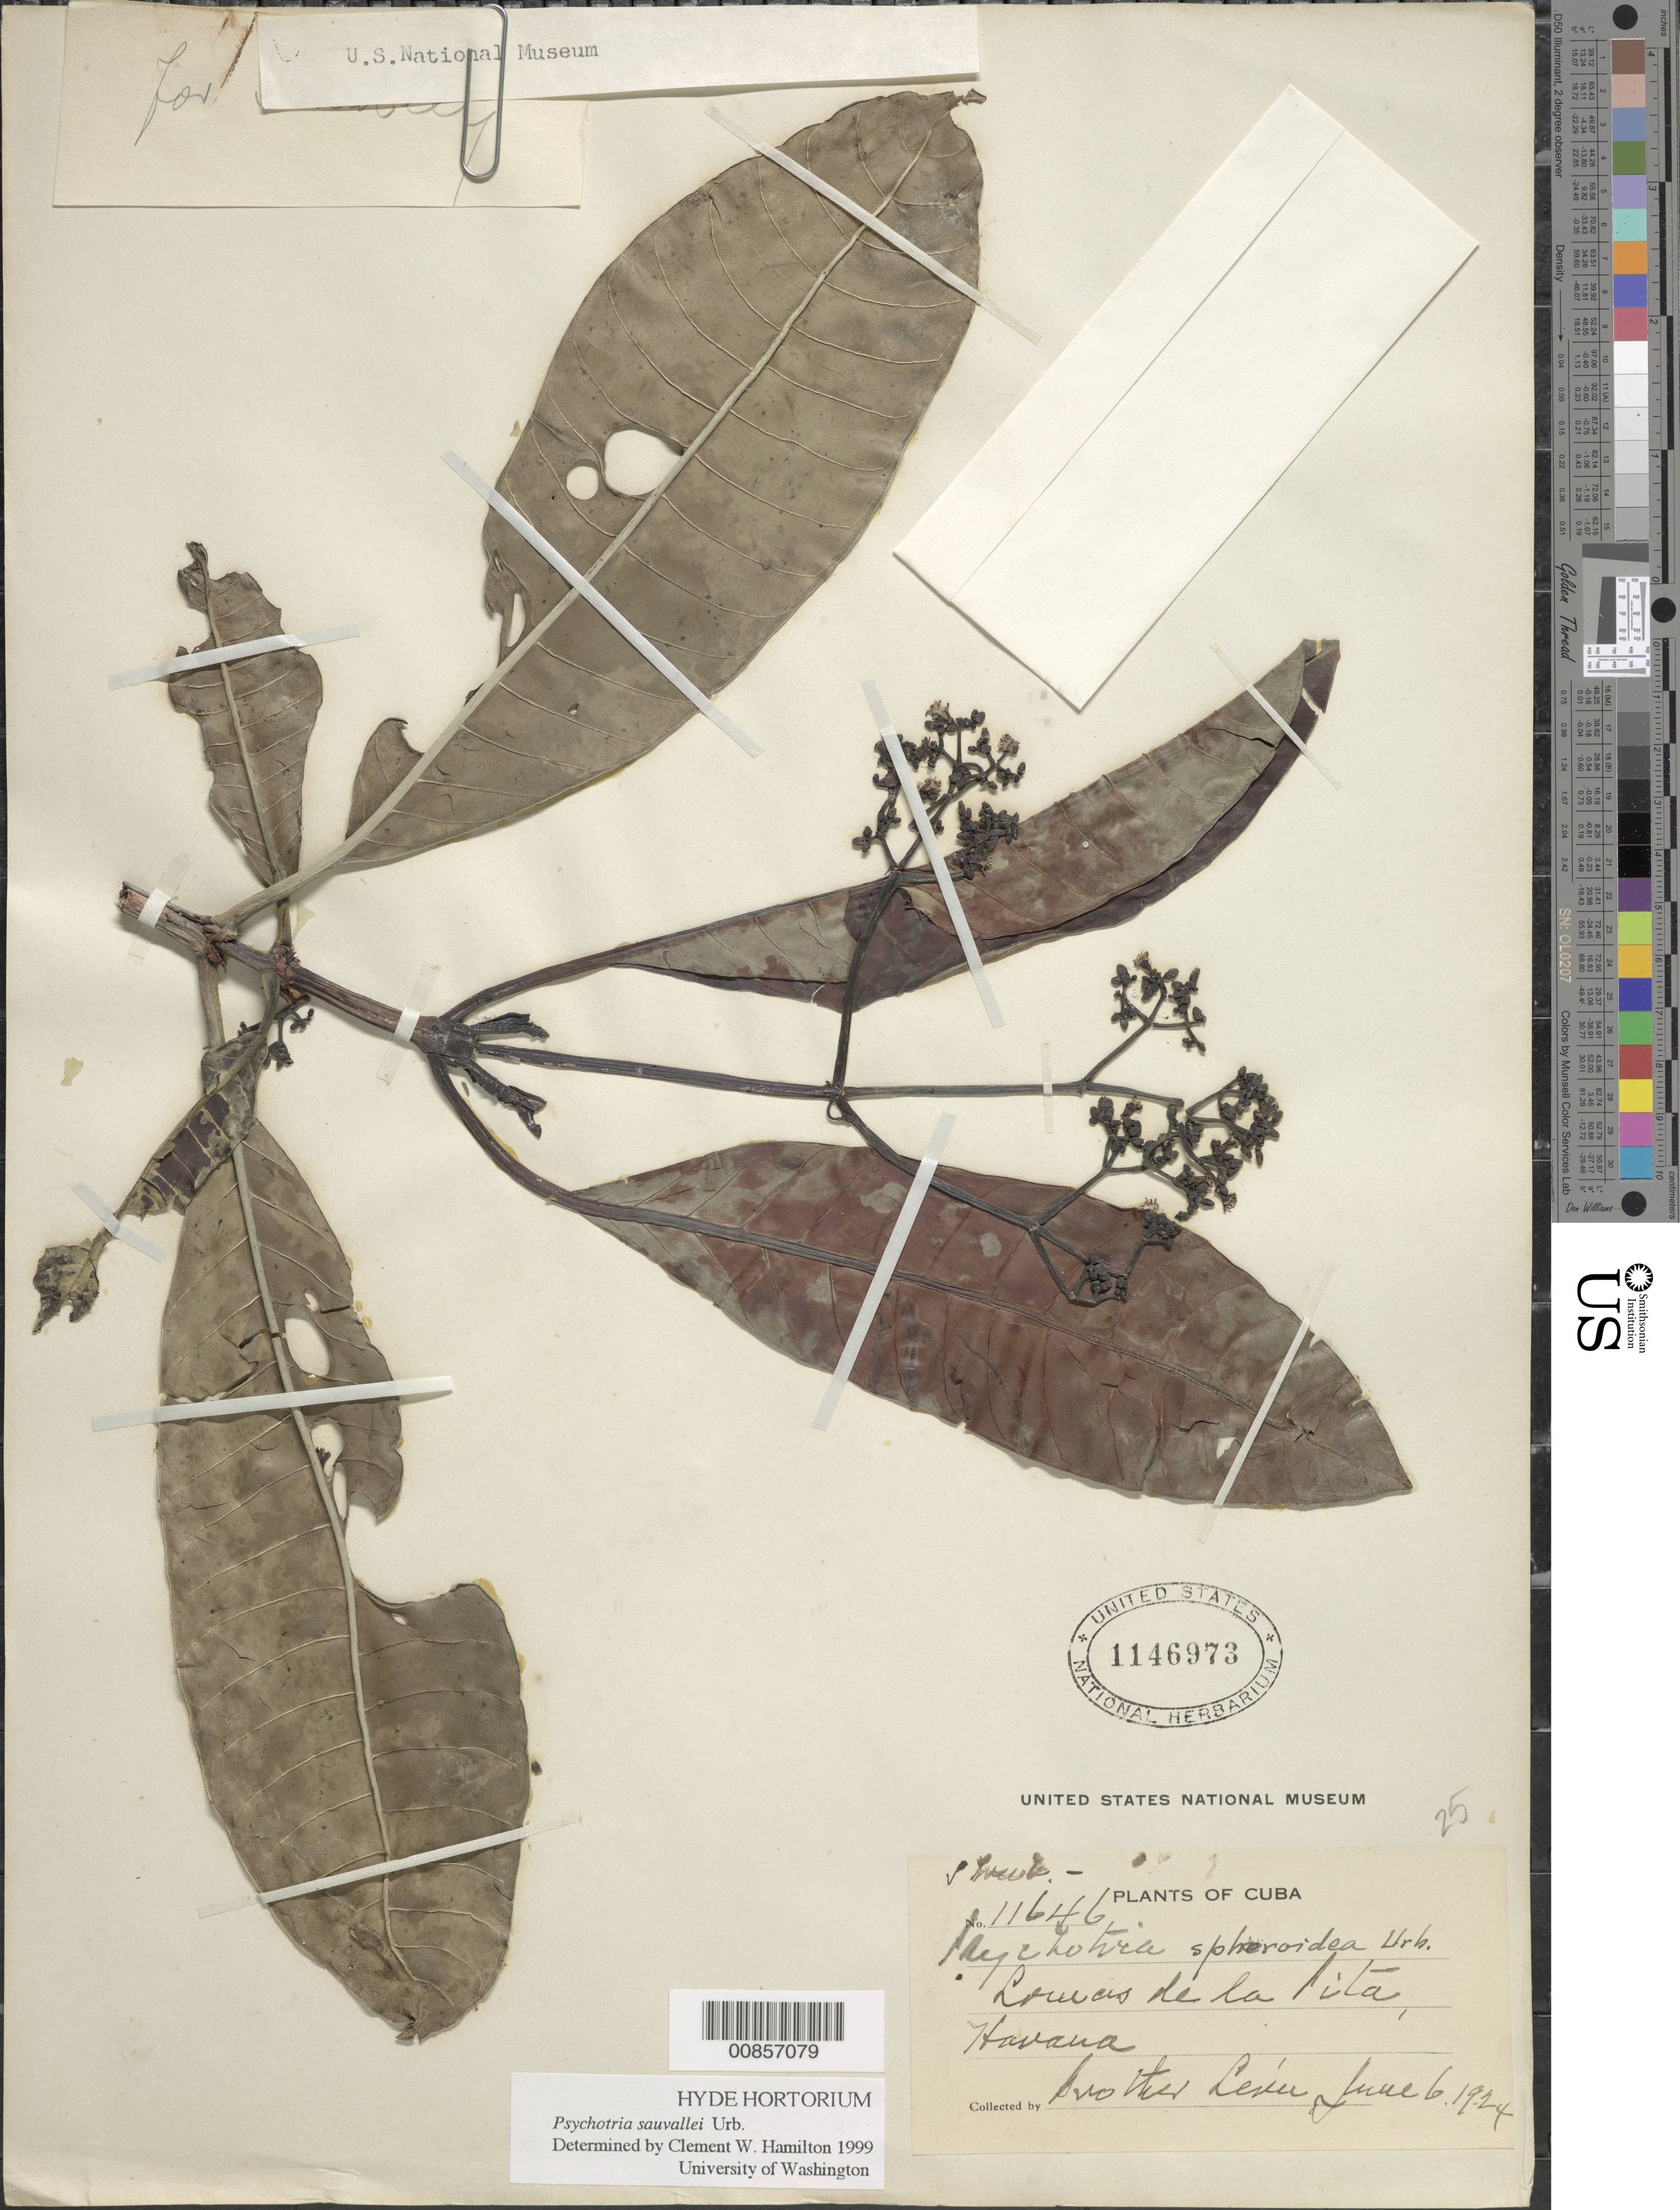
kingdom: Plantae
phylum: Tracheophyta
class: Magnoliopsida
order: Gentianales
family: Rubiaceae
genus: Psychotria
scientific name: Psychotria sauvallei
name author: Urb.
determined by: Hamilton, C. W.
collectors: Levin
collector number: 11646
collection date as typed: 06 Jun 1924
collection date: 1924-06-06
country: Cuba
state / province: La Habana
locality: Lomas de la Pita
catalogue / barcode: US 1146973